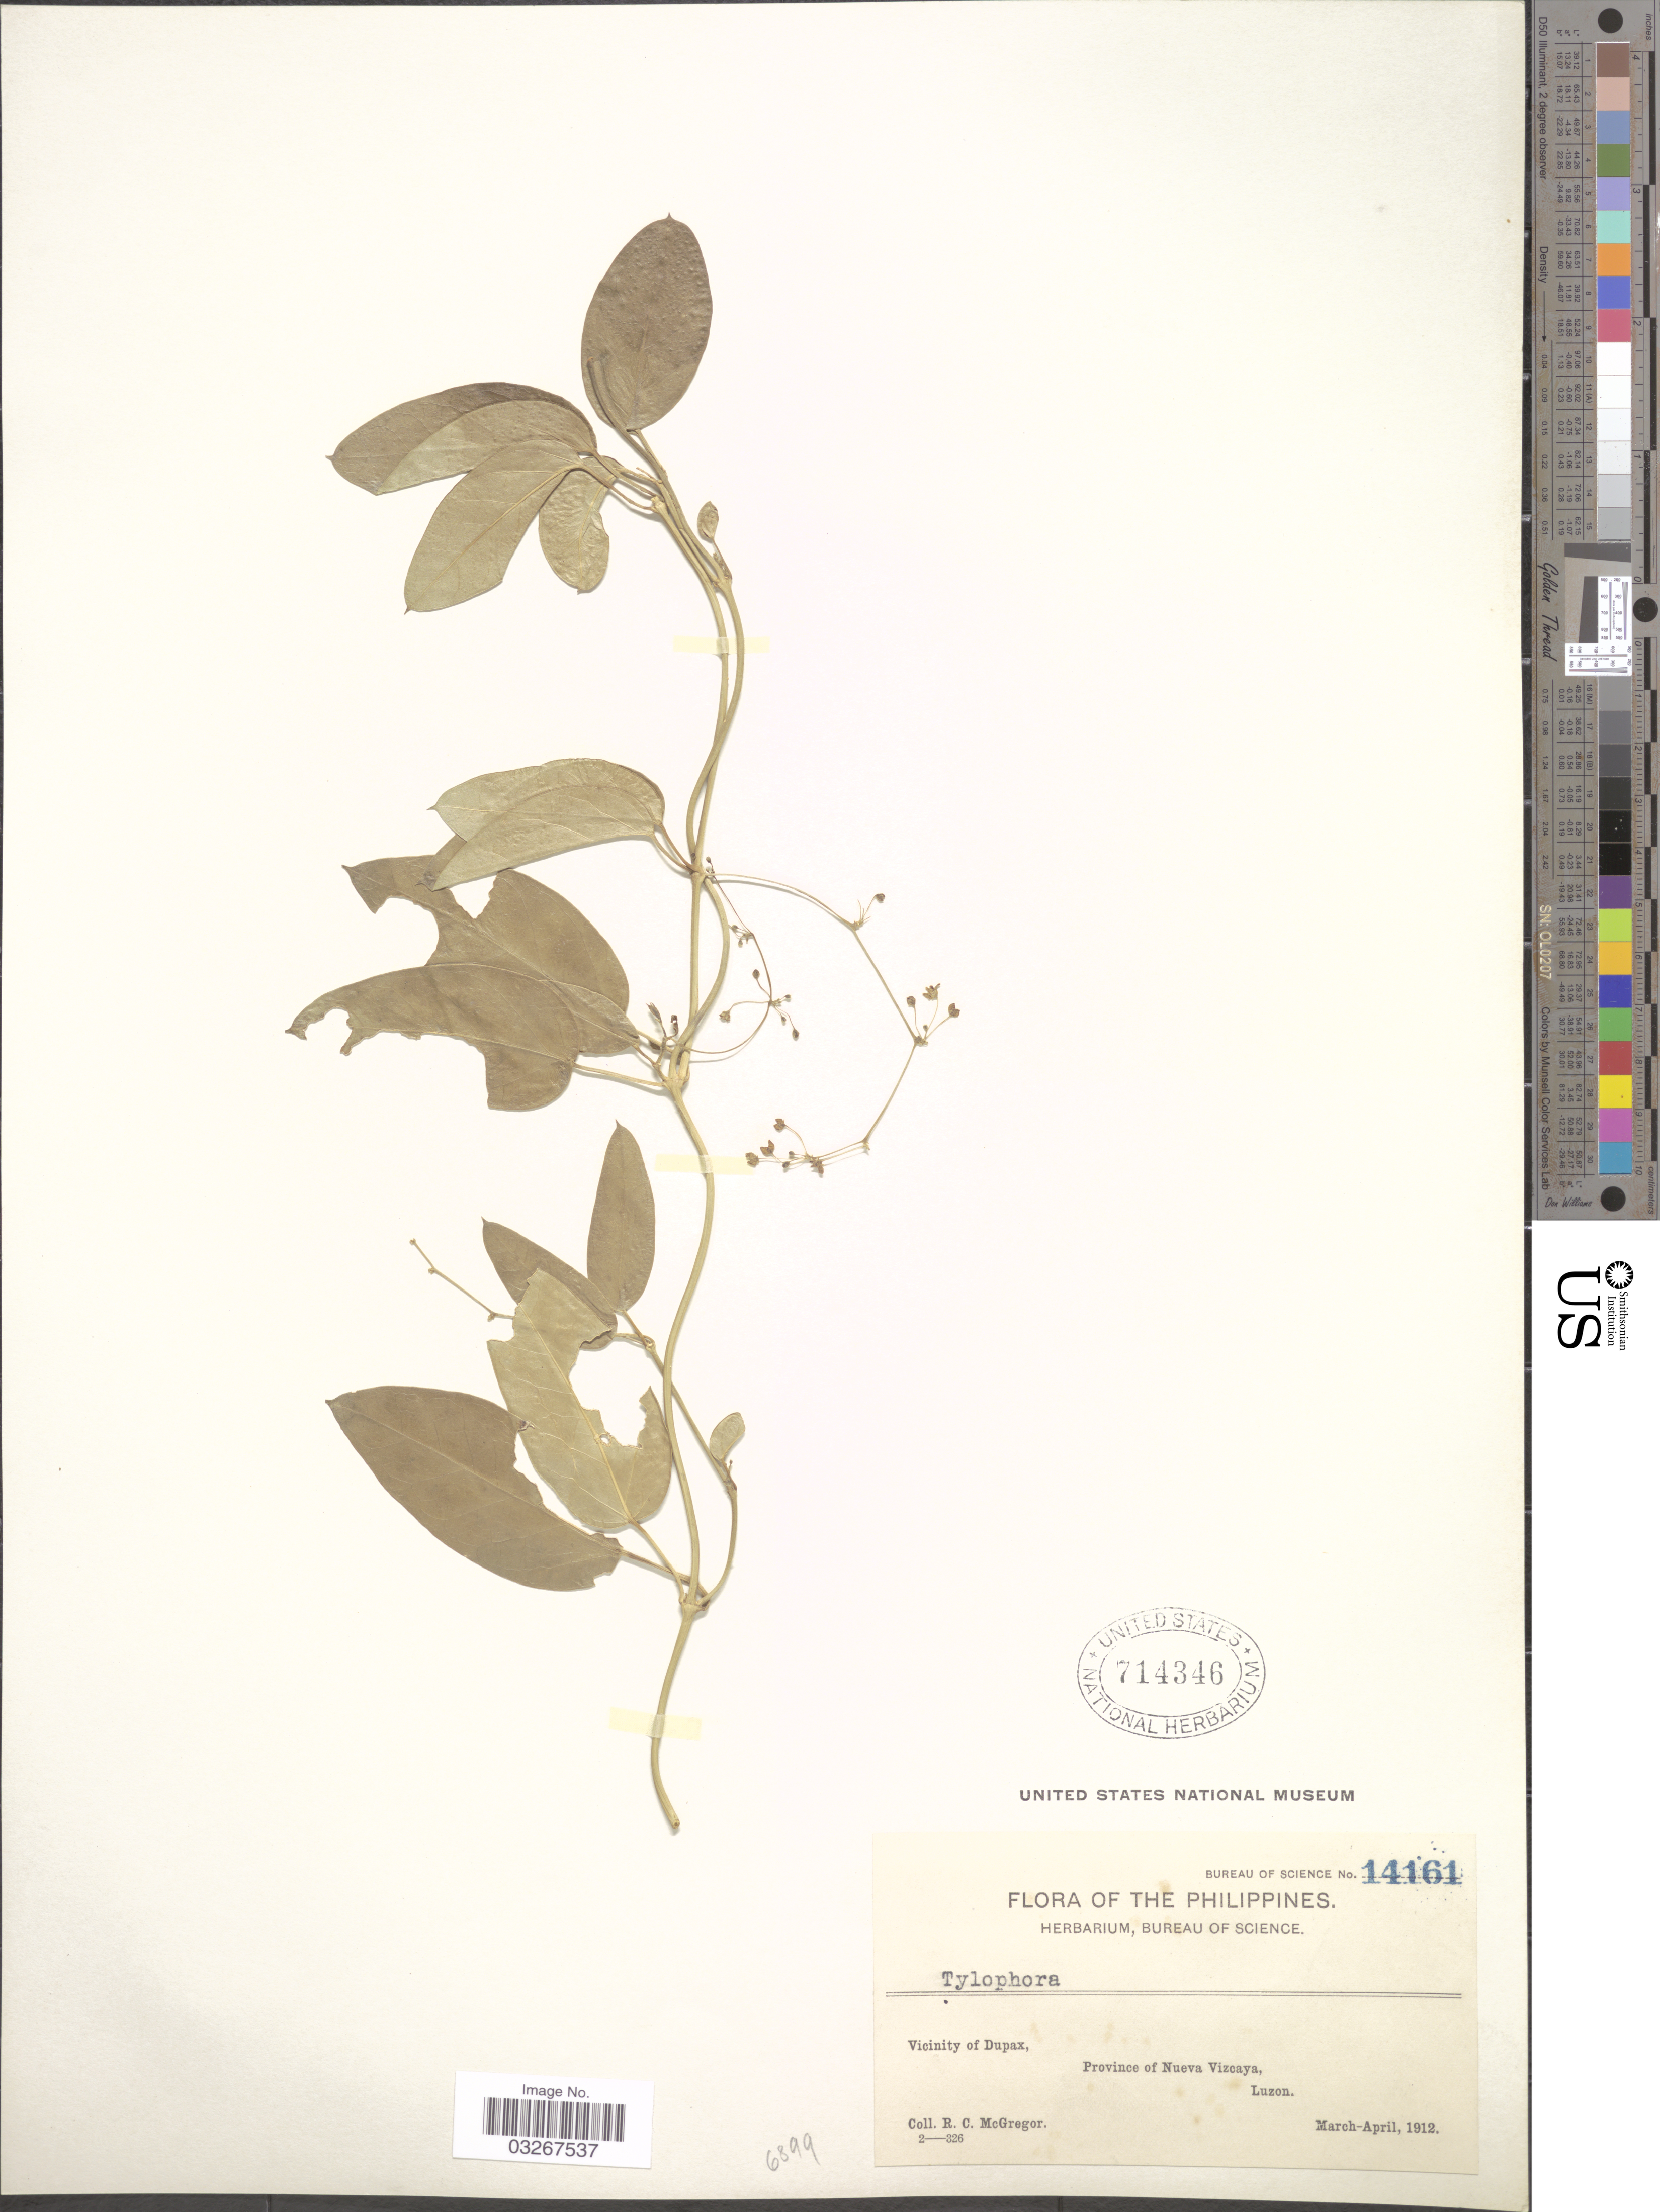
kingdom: Plantae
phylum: Tracheophyta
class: Magnoliopsida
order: Gentianales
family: Apocynaceae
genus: Tylophora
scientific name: Tylophora sp.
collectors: R. C. McGregor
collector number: Bureau of Science 14161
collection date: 1912-03/1912-04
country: Philippines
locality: Vicinity of Dupax, Province of Nueva Vizcaya, Luzon.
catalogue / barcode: US 714346